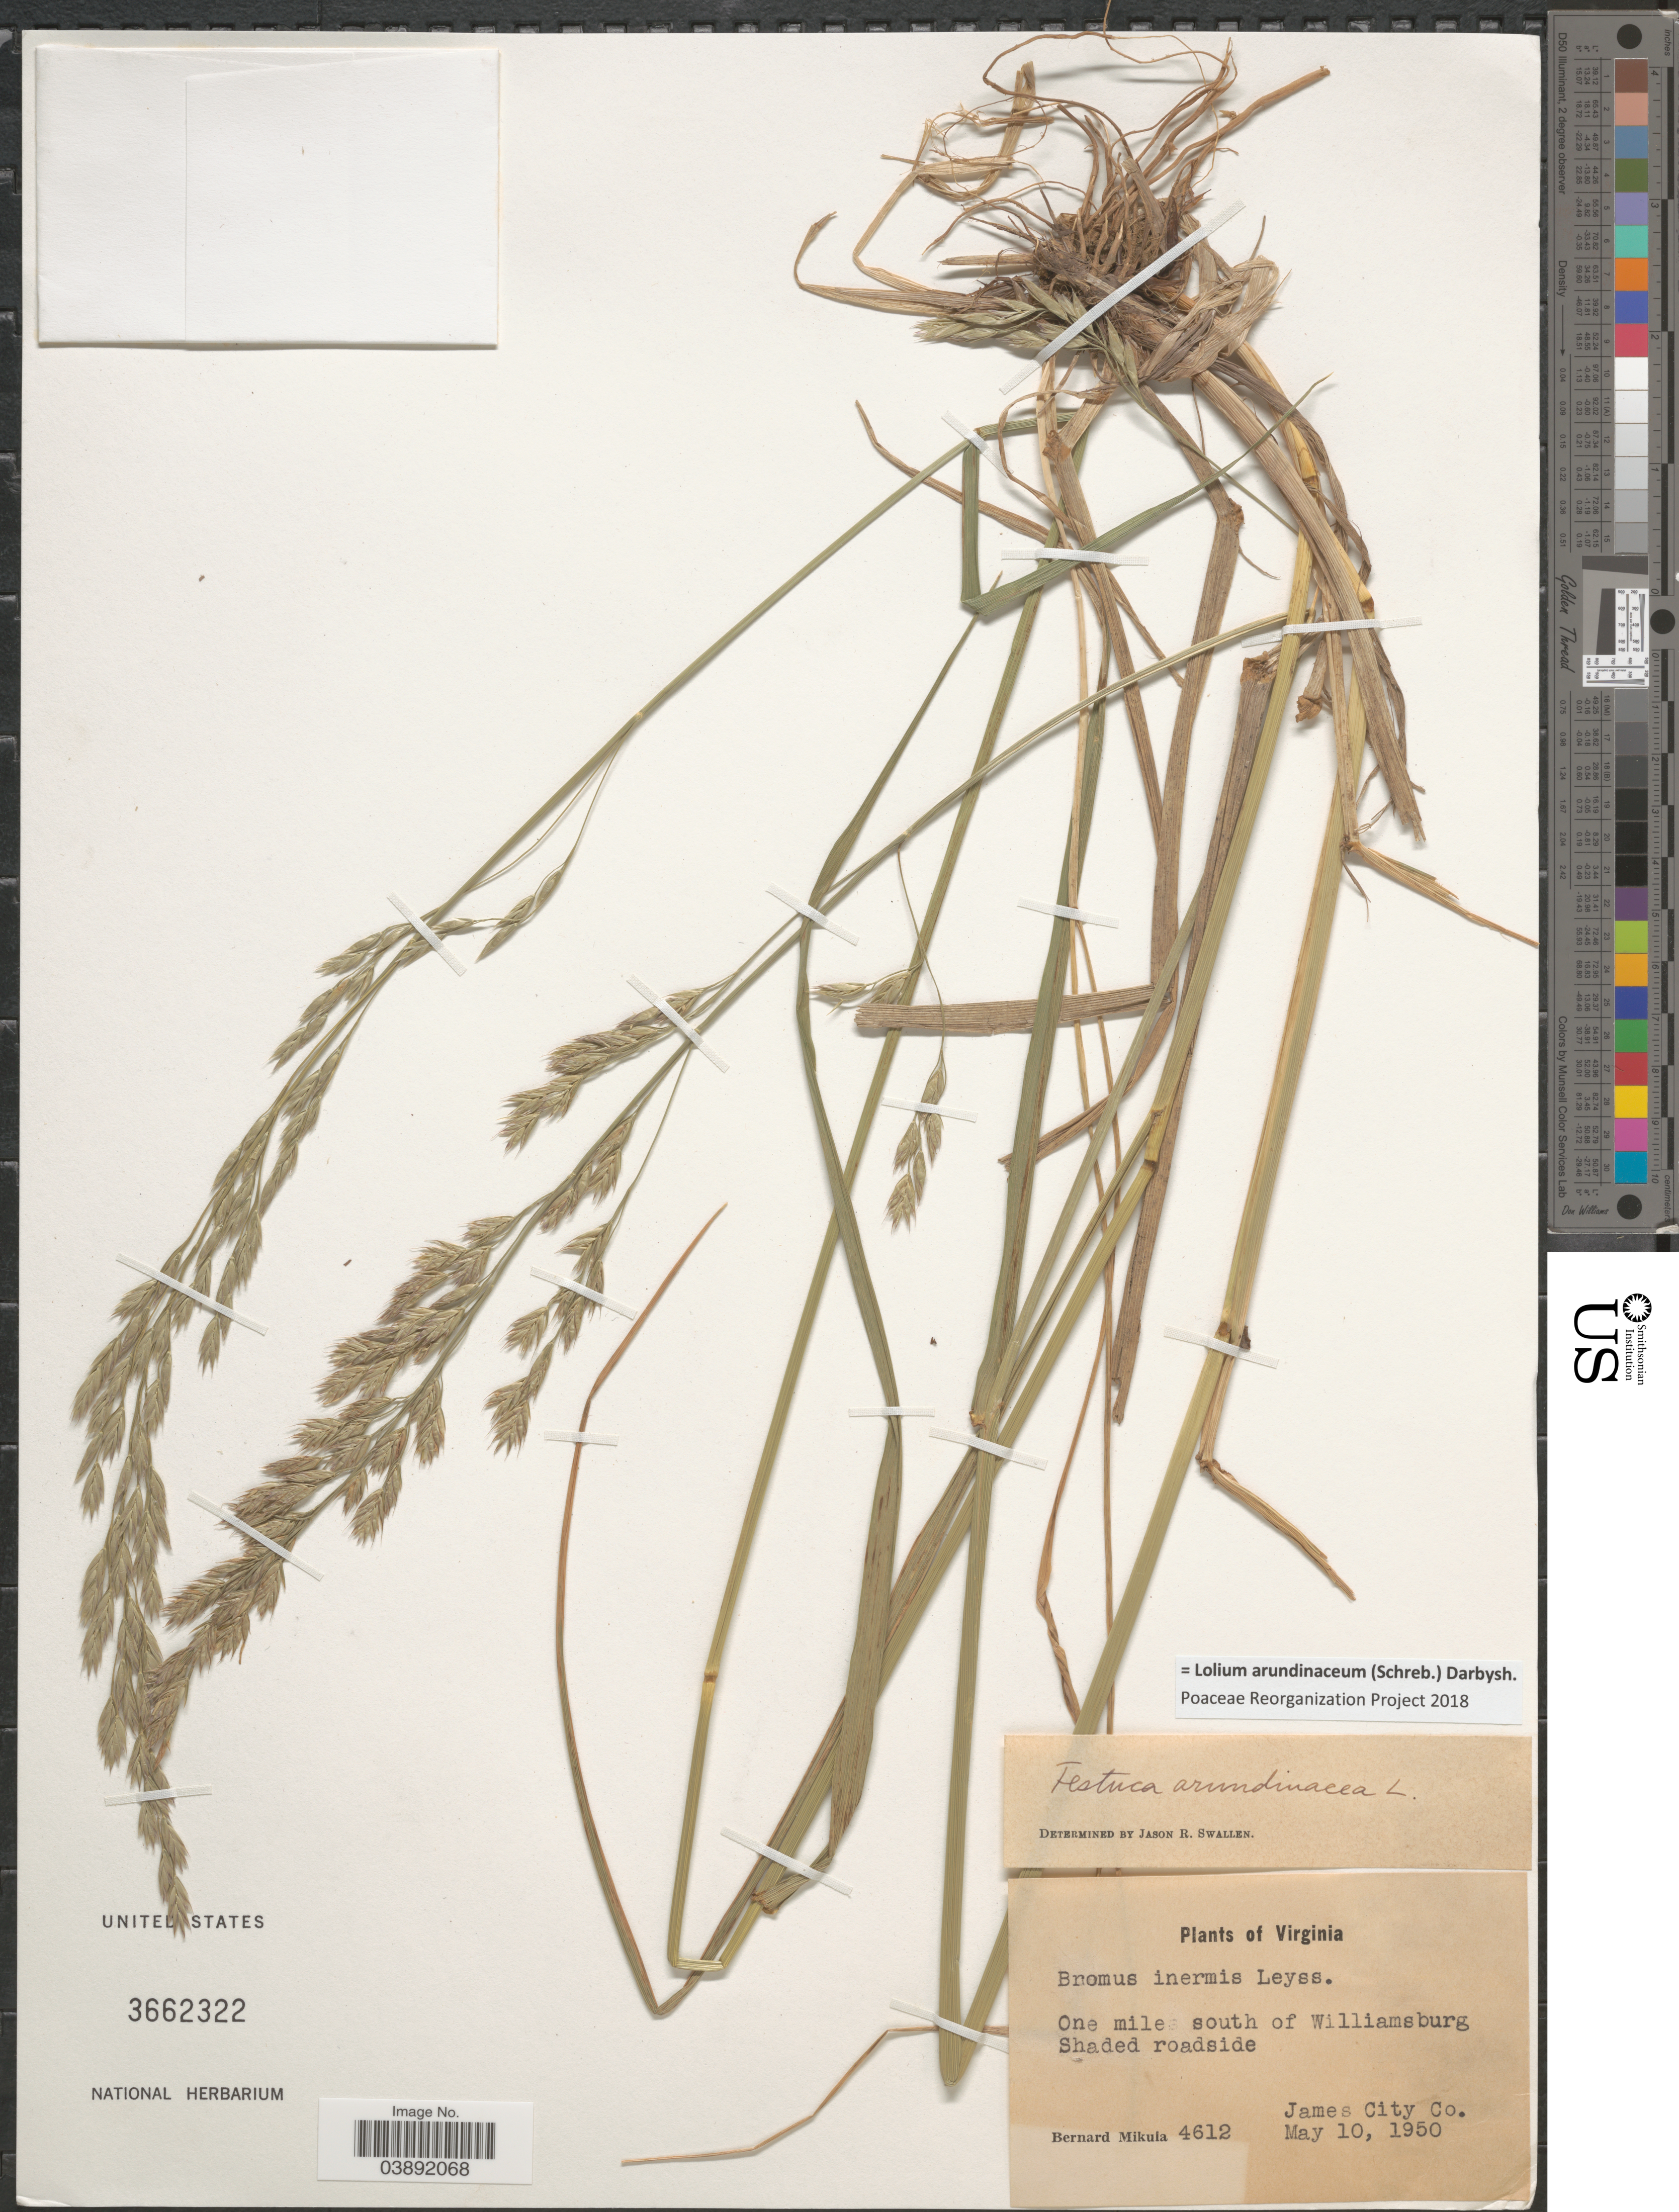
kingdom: Plantae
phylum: Tracheophyta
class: Liliopsida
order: Poales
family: Poaceae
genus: Lolium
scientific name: Lolium arundinaceum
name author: (Schreb.) Darbysh.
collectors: B. Mikula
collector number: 4612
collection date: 1950-05-10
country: United States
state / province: Virginia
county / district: James City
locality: One mile south of Williamsburg. Shaded roadside. James City Co.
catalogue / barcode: US 3662322